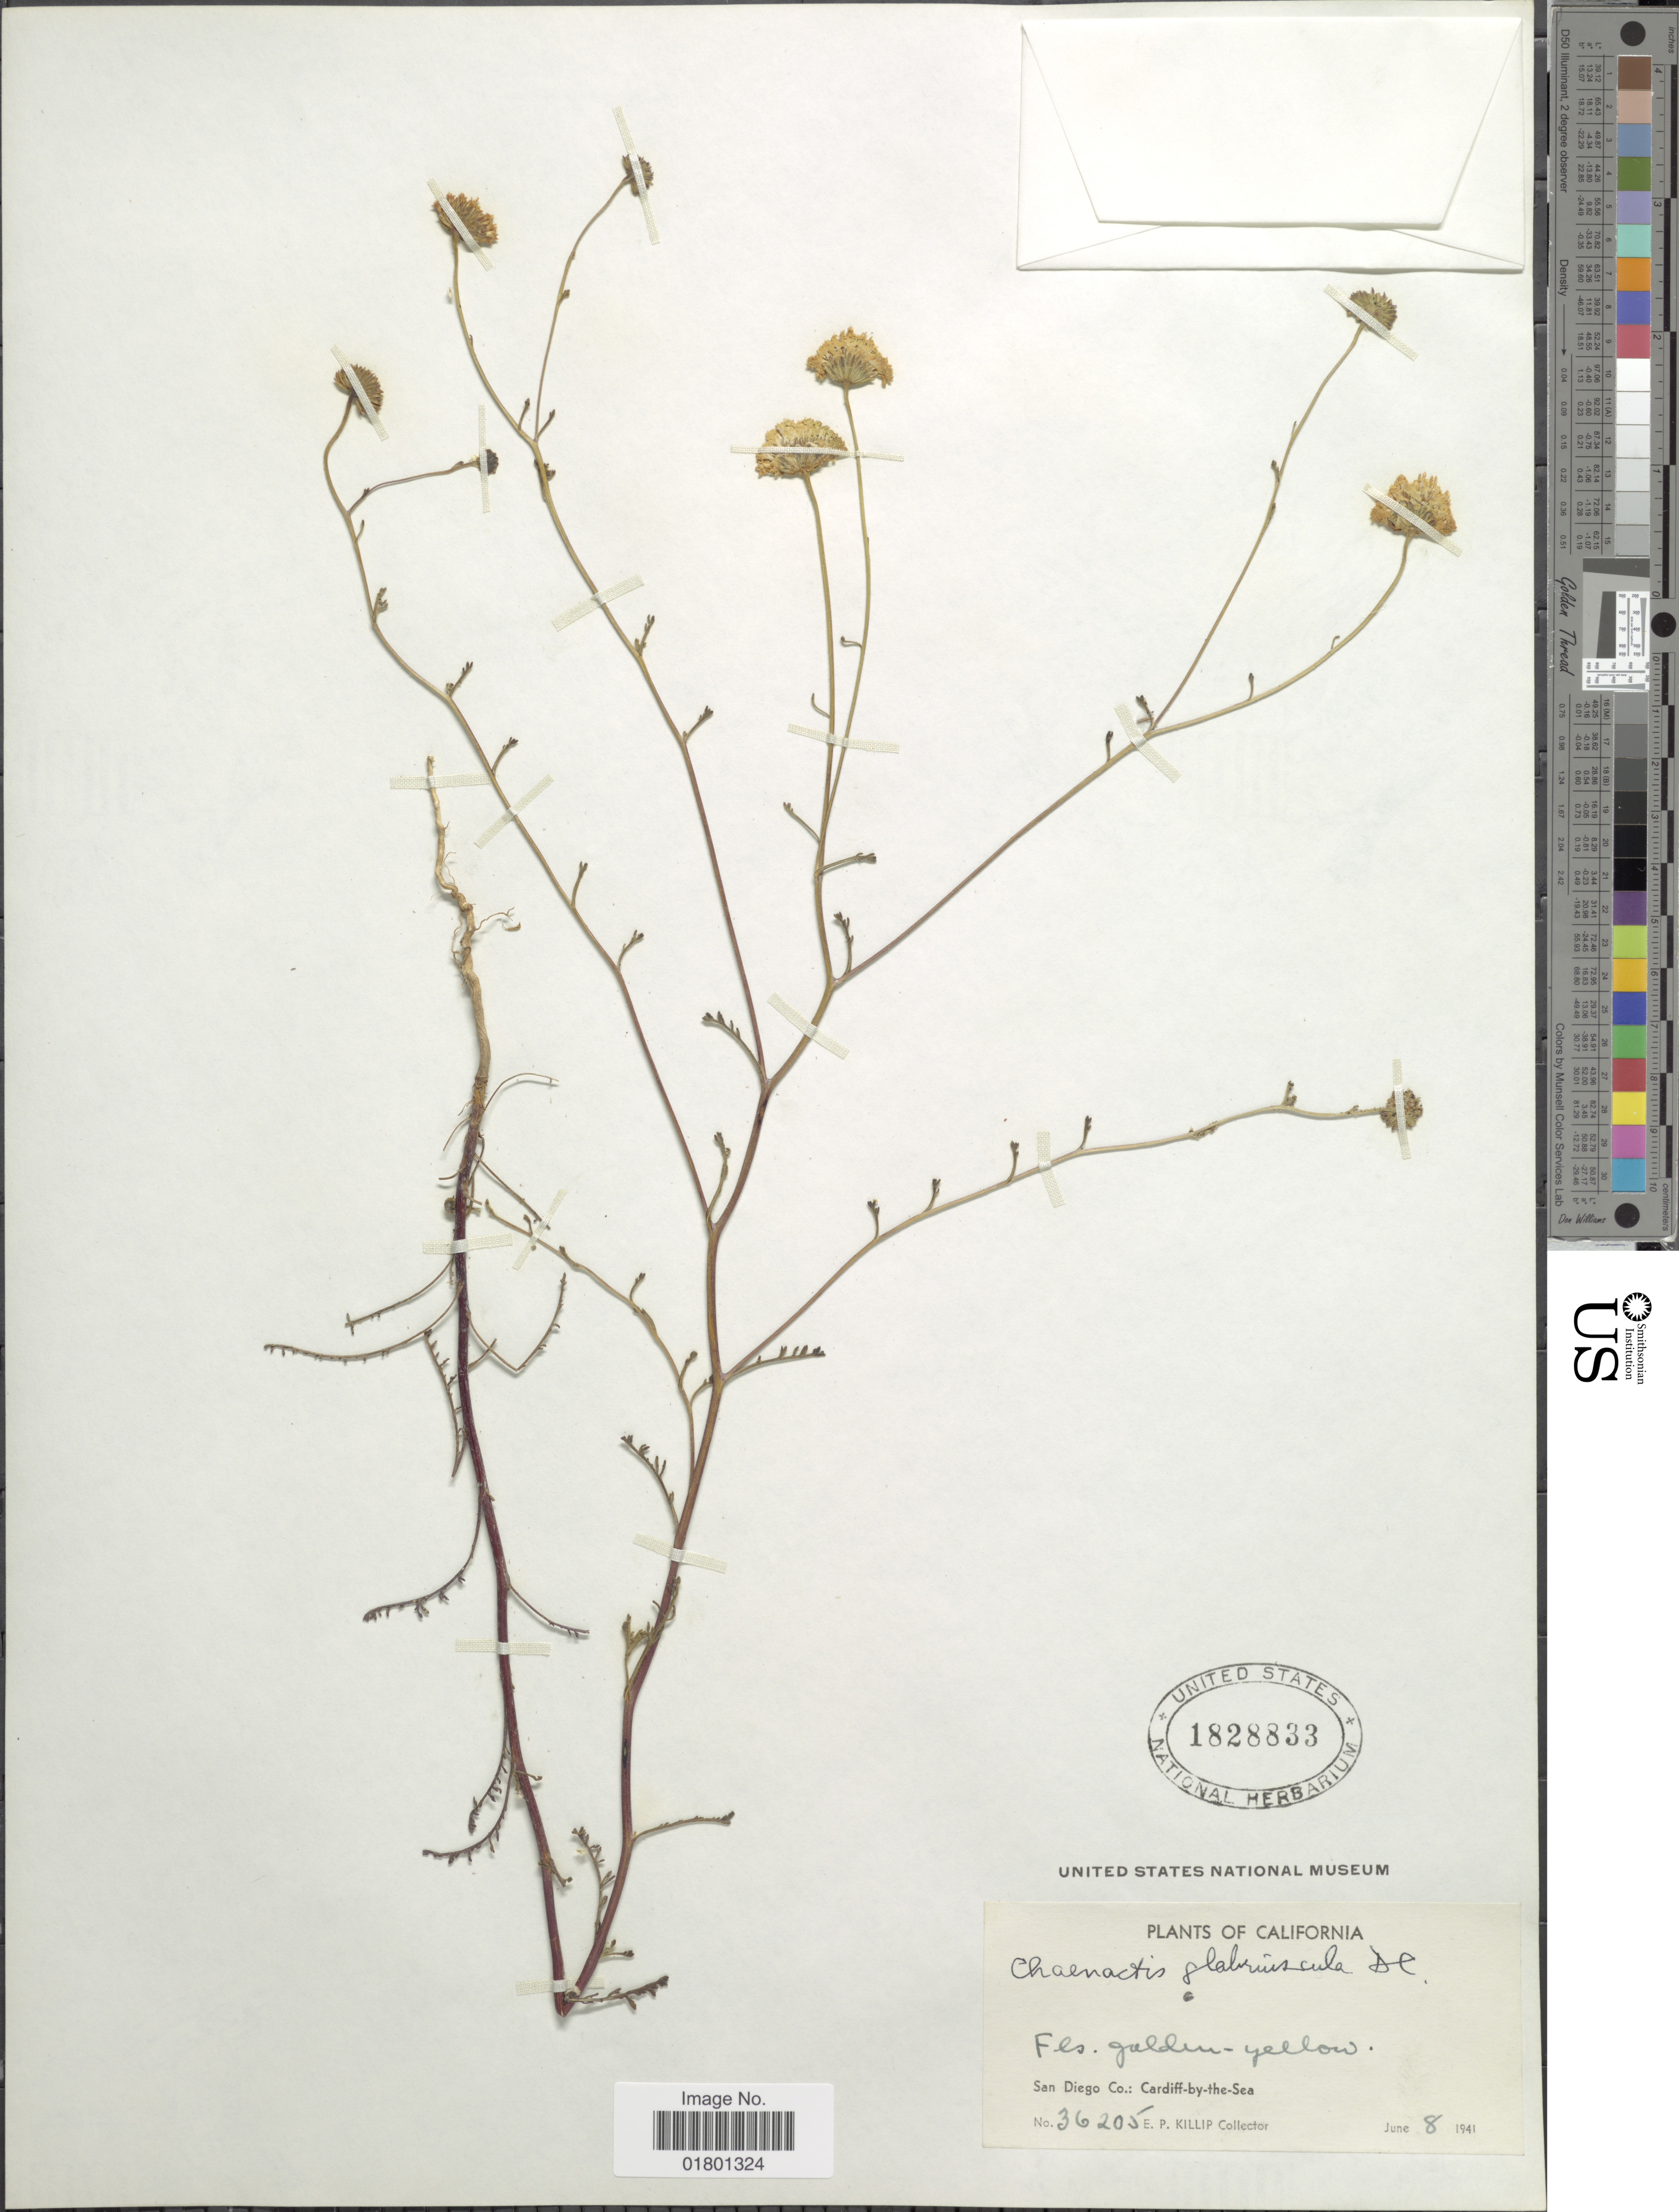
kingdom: Plantae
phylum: Tracheophyta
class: Magnoliopsida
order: Asterales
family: Asteraceae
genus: Chaenactis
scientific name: Chaenactis glabriuscula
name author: DC.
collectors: E. P. Killip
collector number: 36205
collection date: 1941-06-08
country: United States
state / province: California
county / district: San Diego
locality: San Diego Co.: Cardiff-by-the-Sea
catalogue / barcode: US 1828833